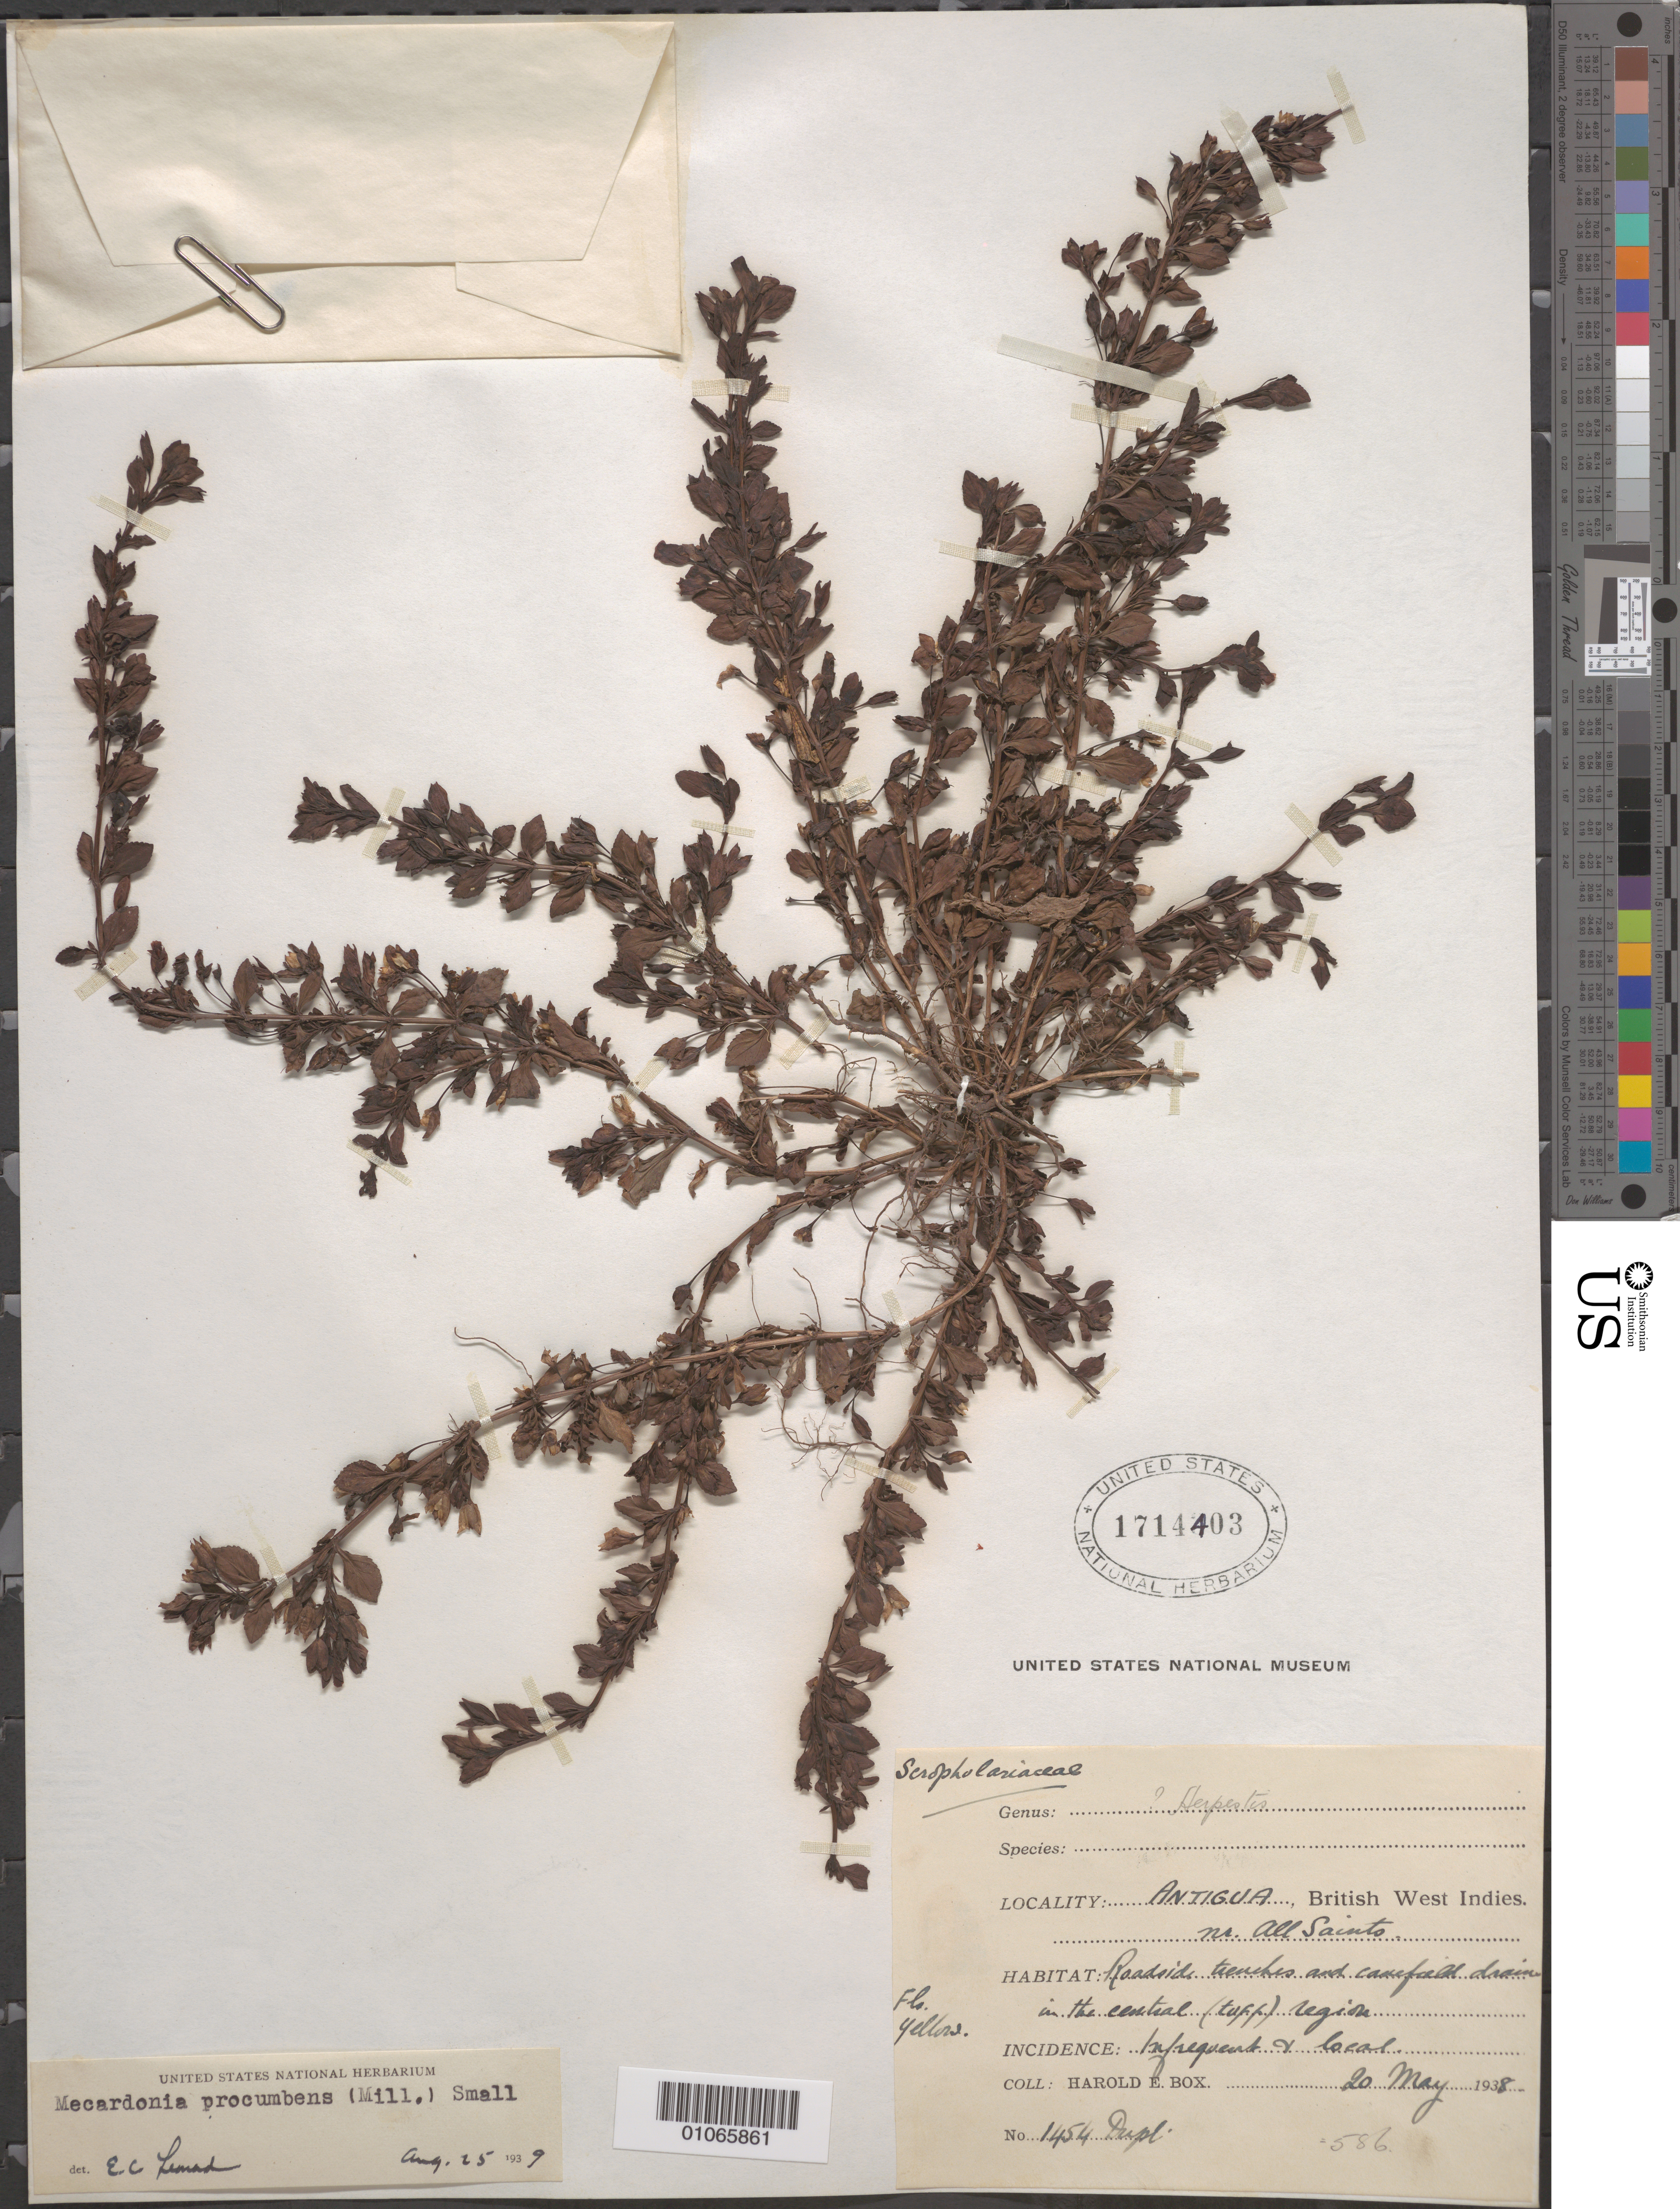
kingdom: Plantae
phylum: Tracheophyta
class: Magnoliopsida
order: Lamiales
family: Plantaginaceae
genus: Mecardonia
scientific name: Mecardonia procumbens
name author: (Mill.) Small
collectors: H. E. Box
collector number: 1454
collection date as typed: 20 May 1938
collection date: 1938-05-20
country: Antigua and Barbuda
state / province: Saint John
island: Antigua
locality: Near All Saints. Roadside trenches and canefield drains in the central region.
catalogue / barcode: US 1714403